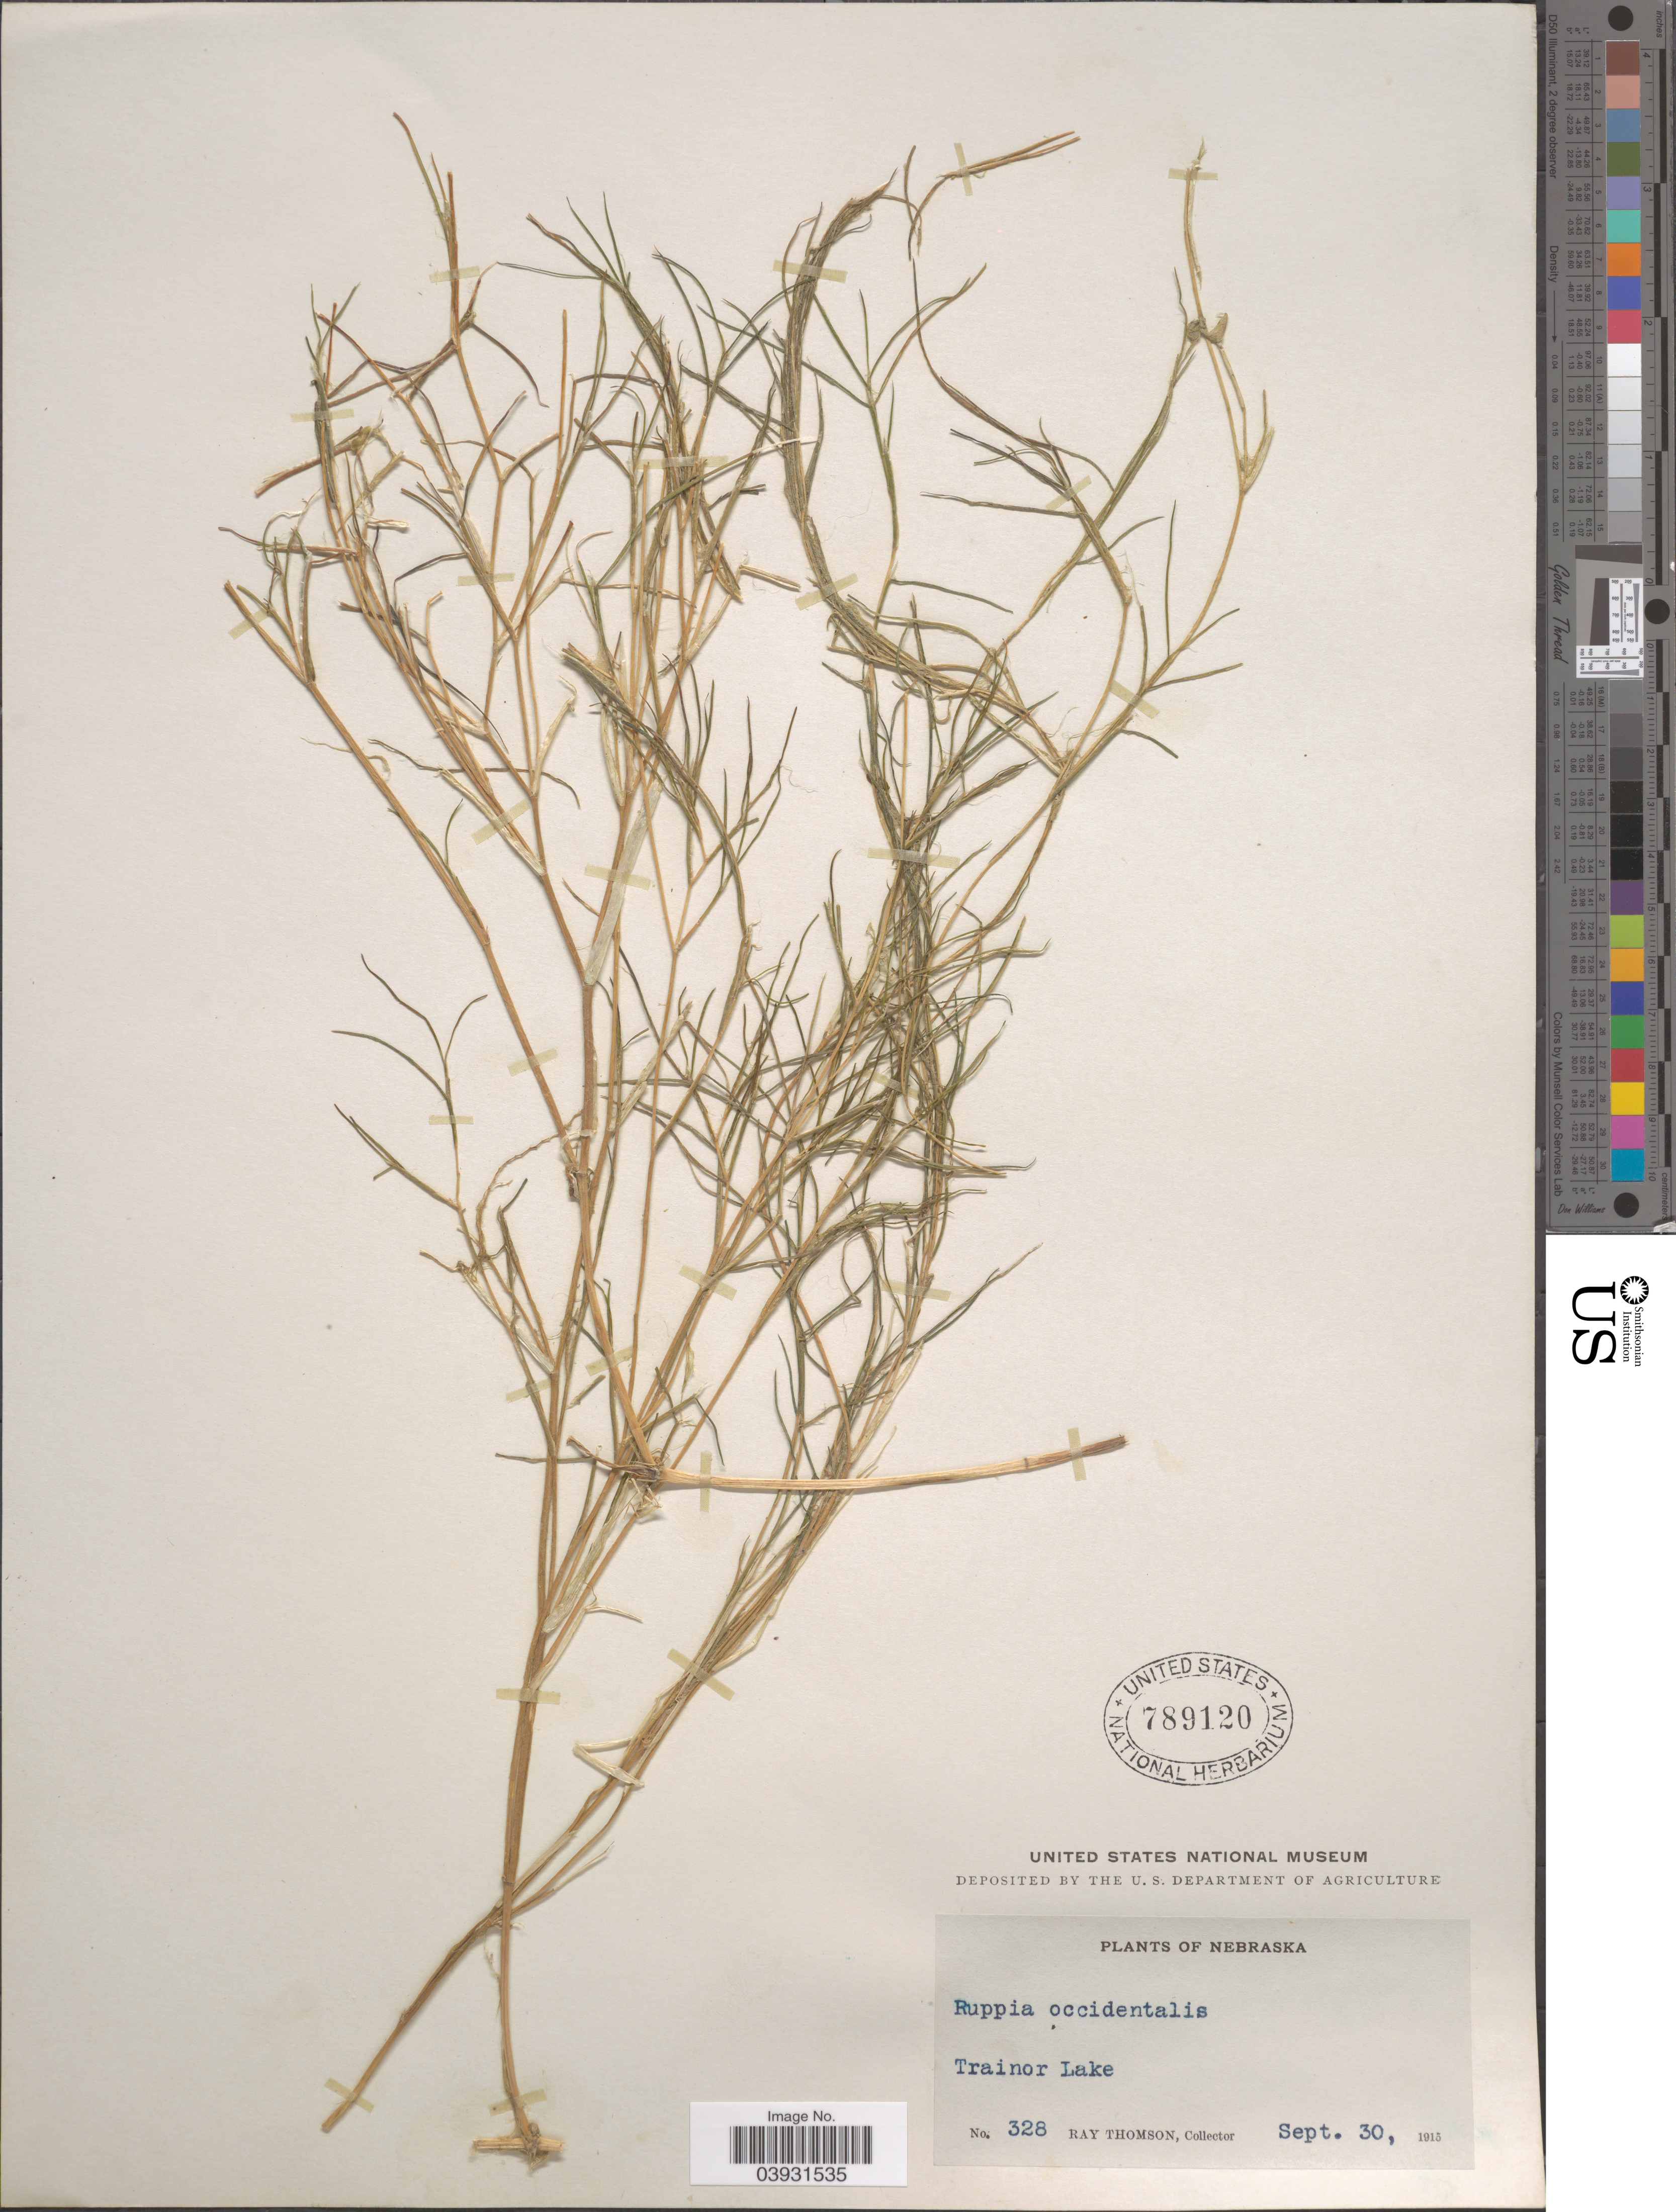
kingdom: Plantae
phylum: Tracheophyta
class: Liliopsida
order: Alismatales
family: Potamogetonaceae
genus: Potamogeton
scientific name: Potamogeton sp.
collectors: R. Thomson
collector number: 328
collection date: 1915-09-30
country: United States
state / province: Nebraska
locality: Trainor Lake.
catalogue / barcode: US 789120